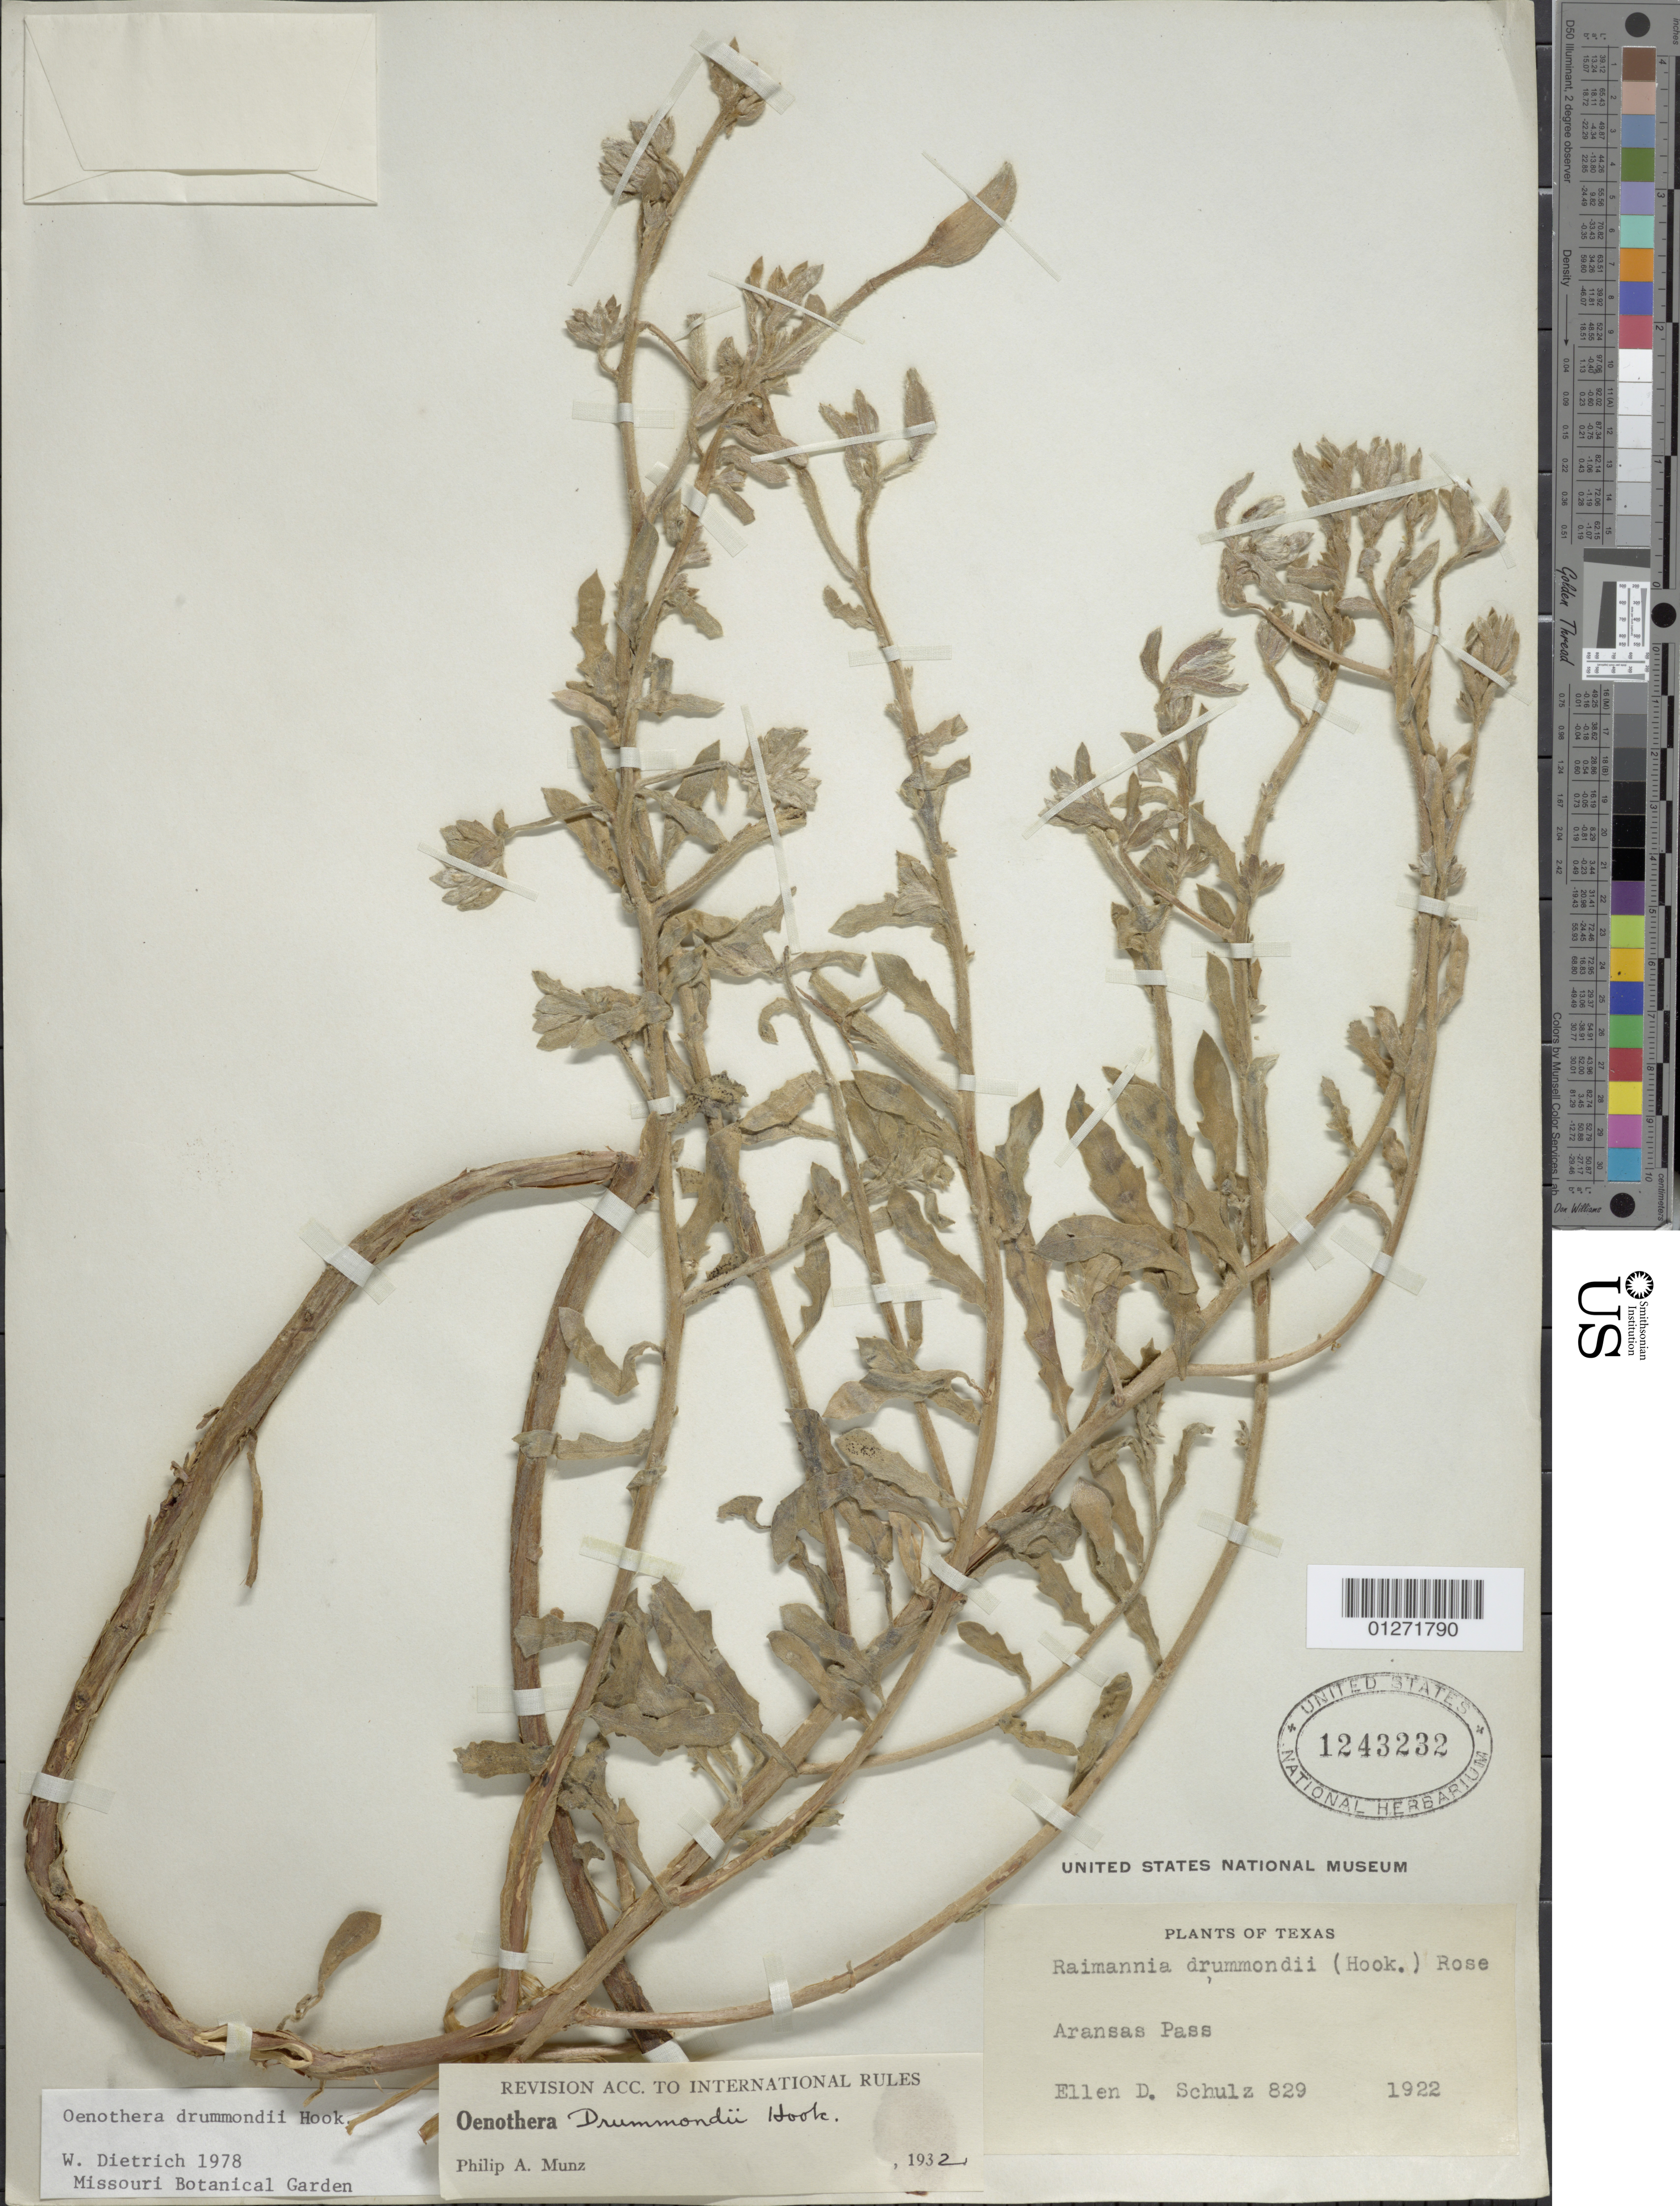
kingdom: Plantae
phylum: Tracheophyta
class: Magnoliopsida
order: Myrtales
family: Onagraceae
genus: Oenothera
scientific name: Oenothera drummondii subsp. drummondii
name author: Hook.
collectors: E. Shulz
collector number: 829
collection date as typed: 1922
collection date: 1922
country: United States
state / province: Texas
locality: Aransas Pass.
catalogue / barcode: US 1243232